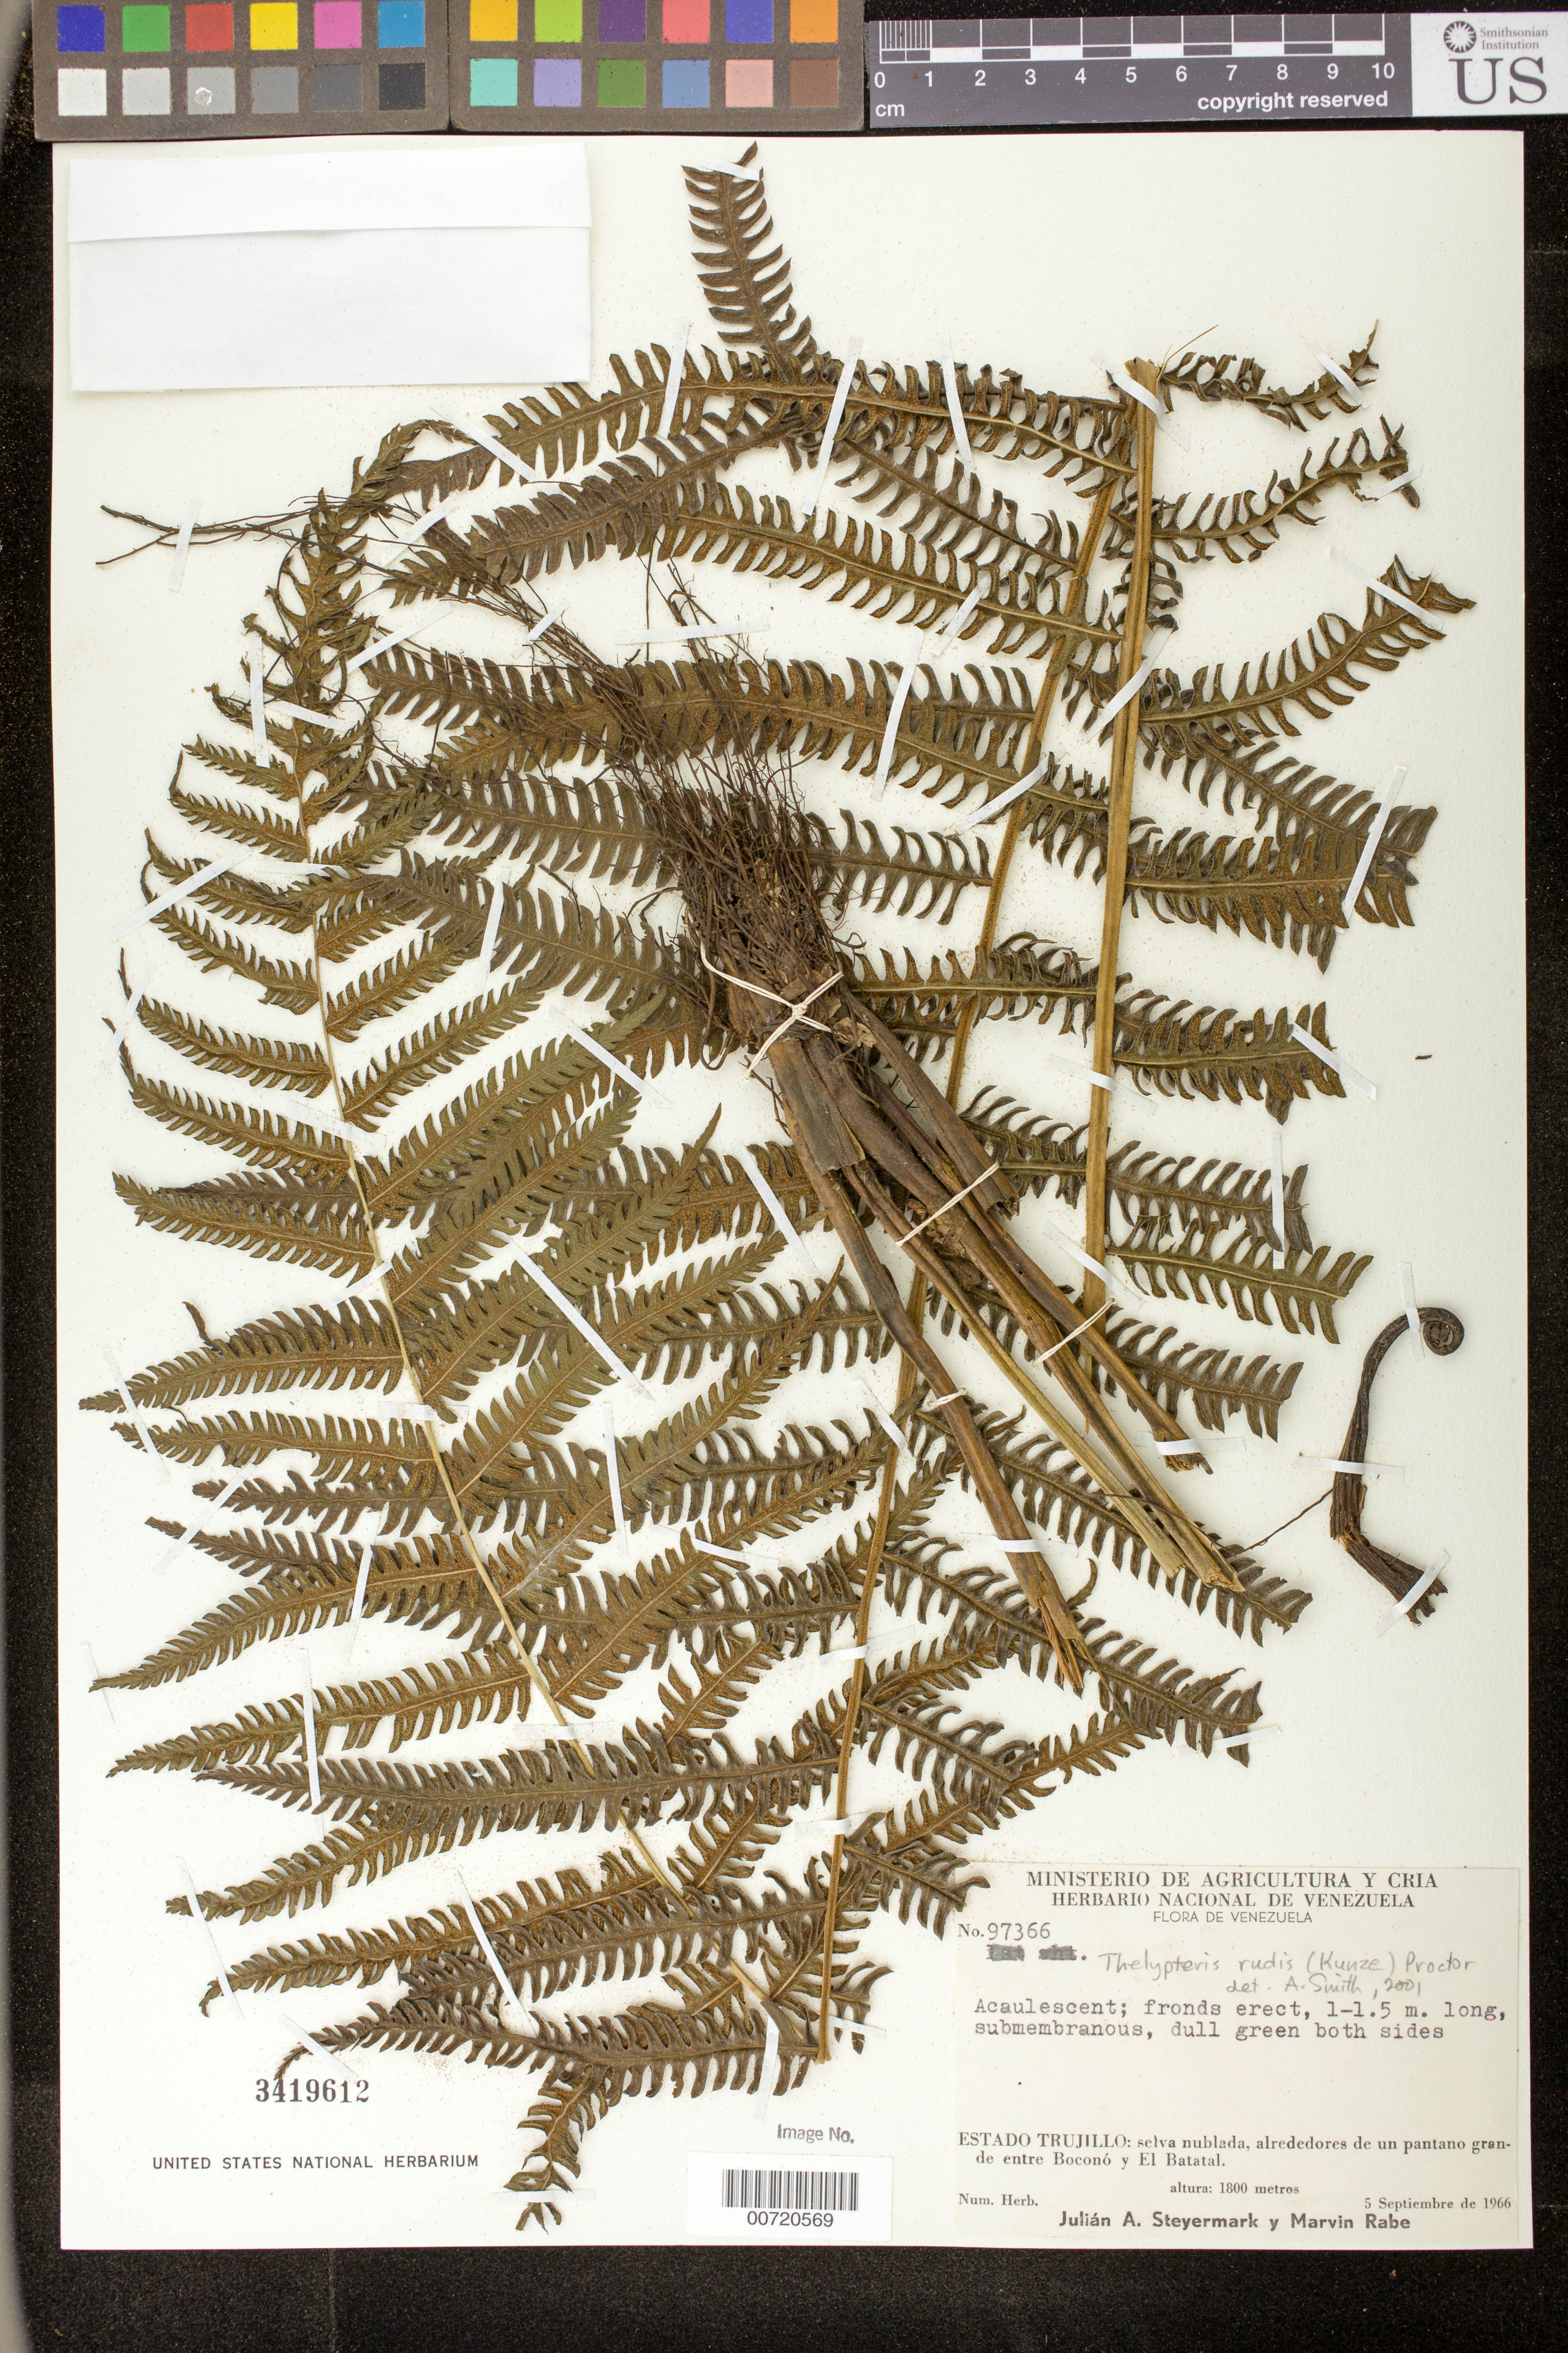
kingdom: Plantae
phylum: Tracheophyta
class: Polypodiopsida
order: Polypodiales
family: Thelypteridaceae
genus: Thelypteris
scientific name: Thelypteris rudis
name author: (Kuntze) Proctor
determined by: Smith, Alan R., (UC)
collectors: J. Steyermark & M. Rabe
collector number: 97366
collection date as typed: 05 Sep 1966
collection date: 1966-09-05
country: Venezuela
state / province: Trujillo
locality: Selva nublada, alrededores de un pantano grande entre Boconó y El Batatal.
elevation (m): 1800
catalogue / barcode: US 3419612